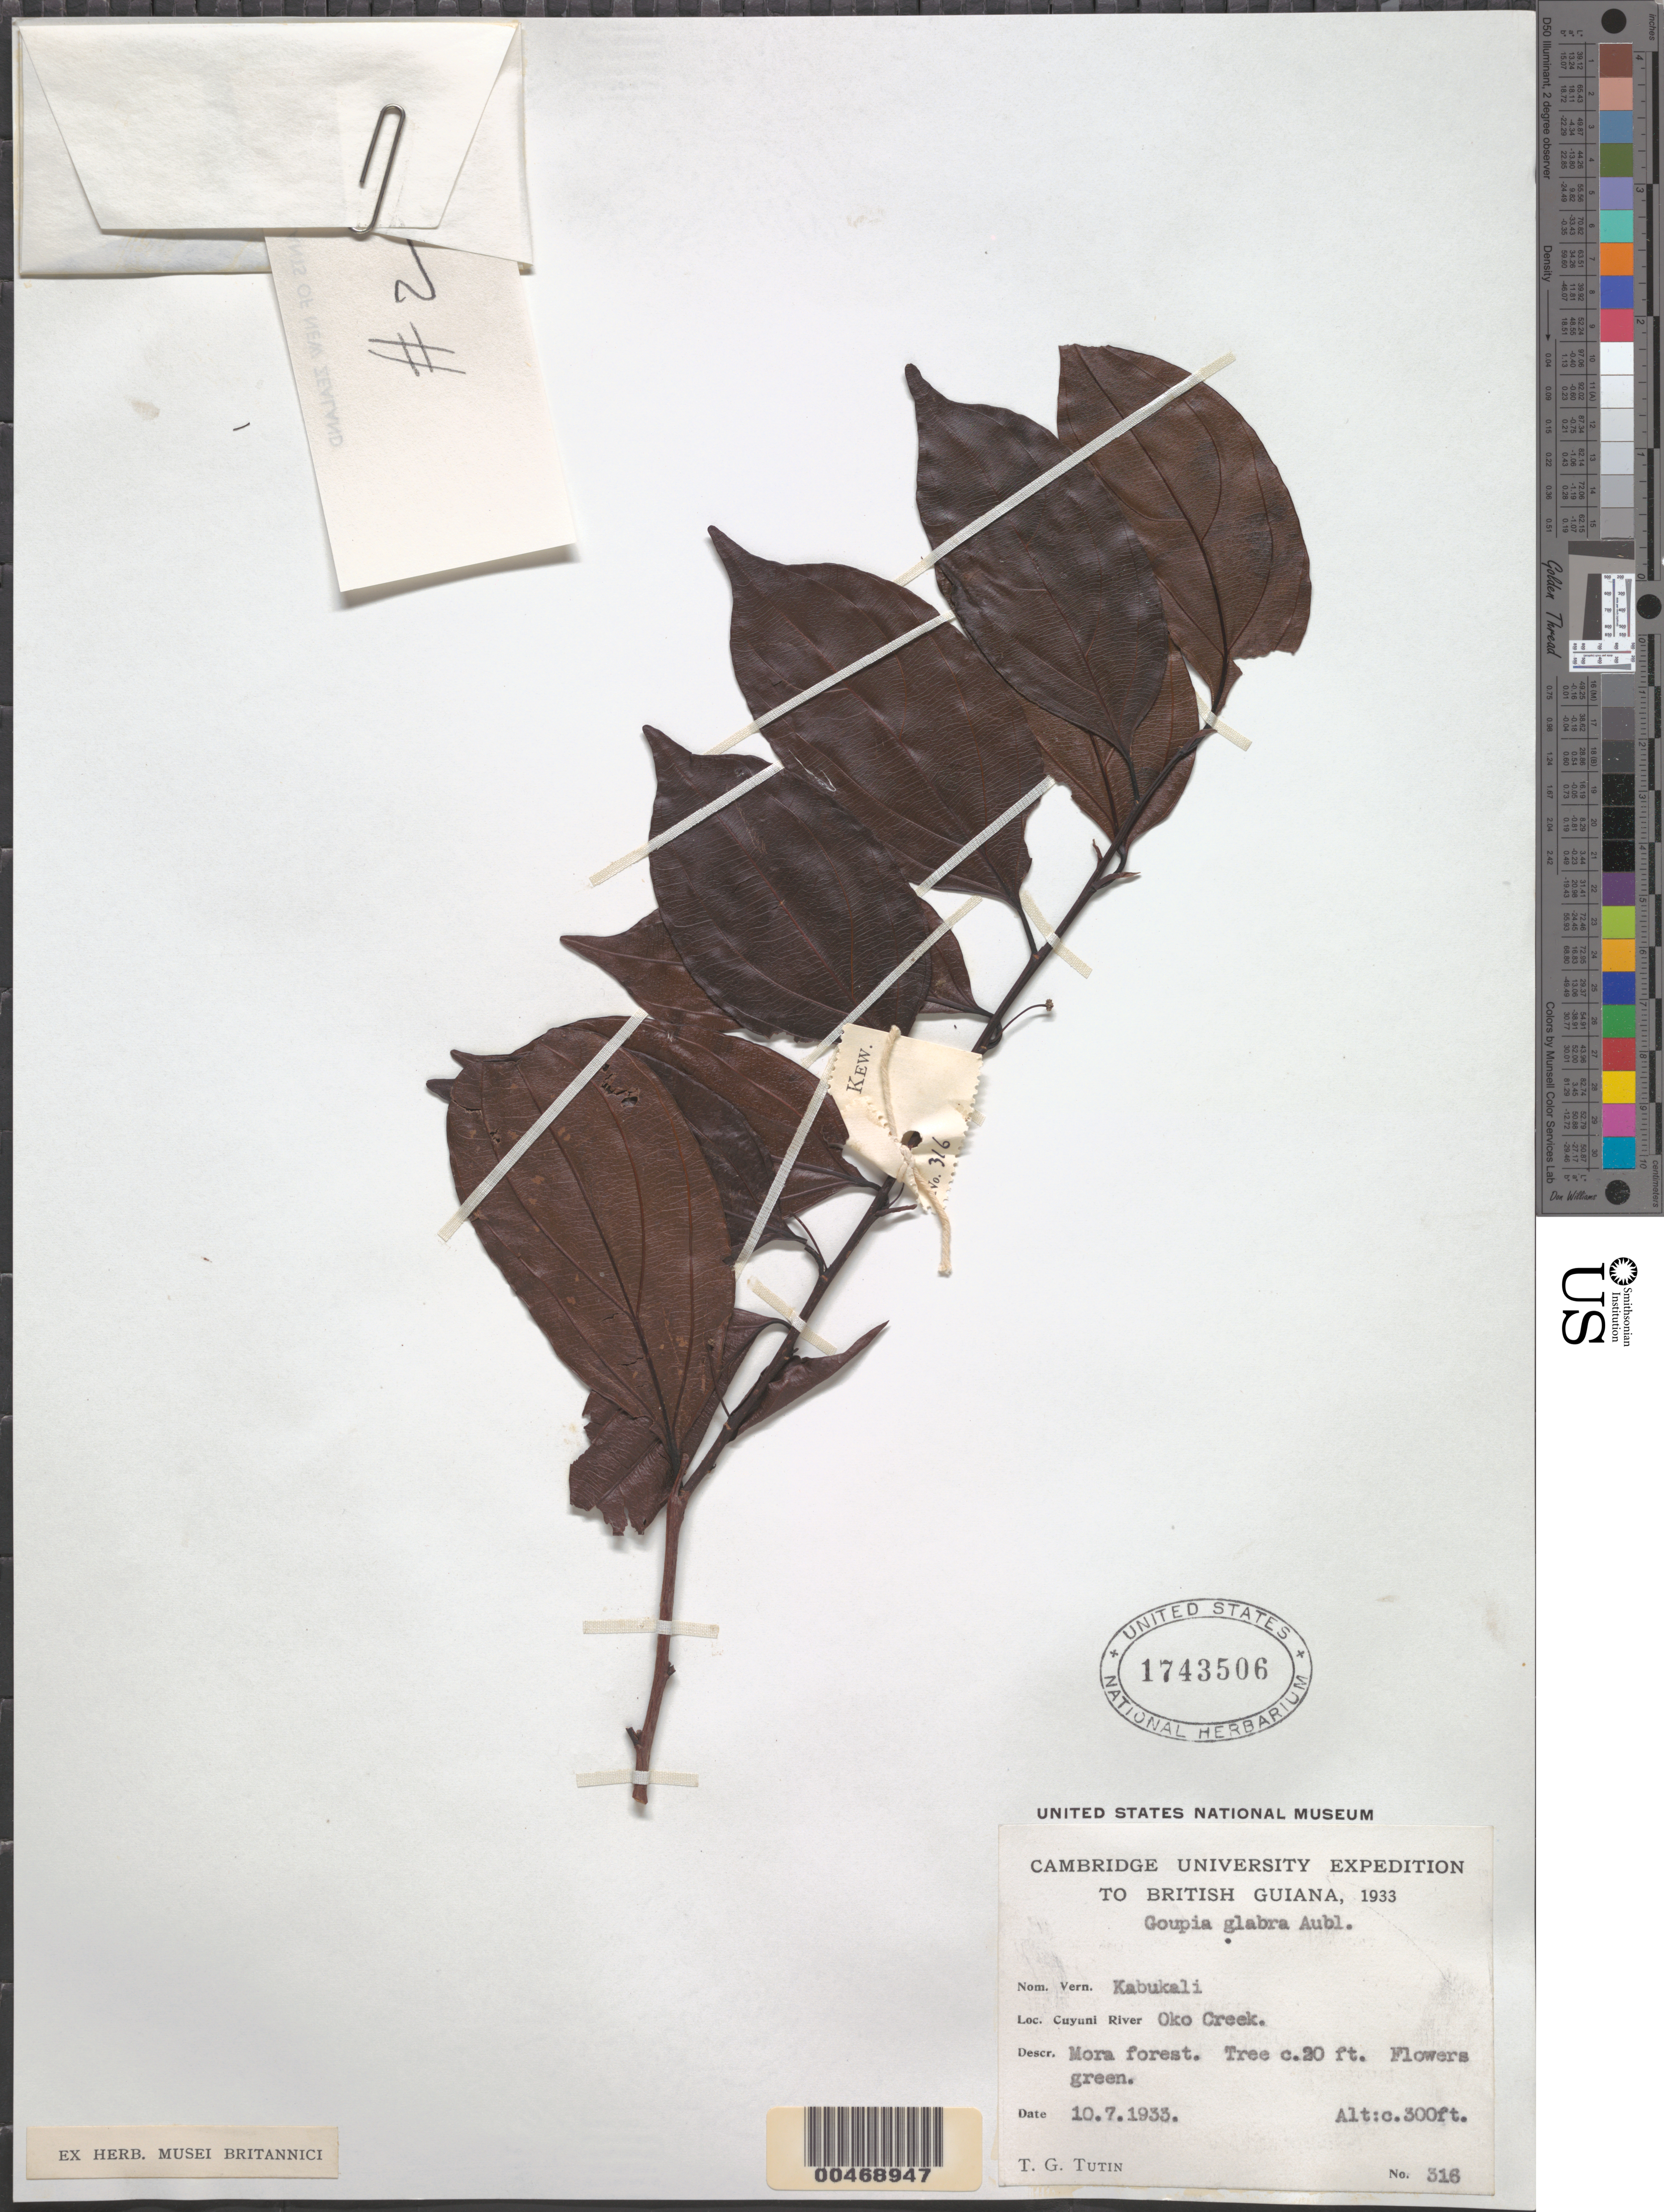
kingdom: Plantae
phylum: Tracheophyta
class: Magnoliopsida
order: Malpighiales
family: Goupiaceae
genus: Goupia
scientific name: Goupia glabra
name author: Aubl.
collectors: T. G. Tutin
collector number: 316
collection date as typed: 10-Jul-33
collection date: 1933-07-10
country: Guyana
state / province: Cuyuni-Mazaruni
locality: Oko Creek, Cuyuni R.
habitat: Mora forest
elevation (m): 91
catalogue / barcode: US 1743506